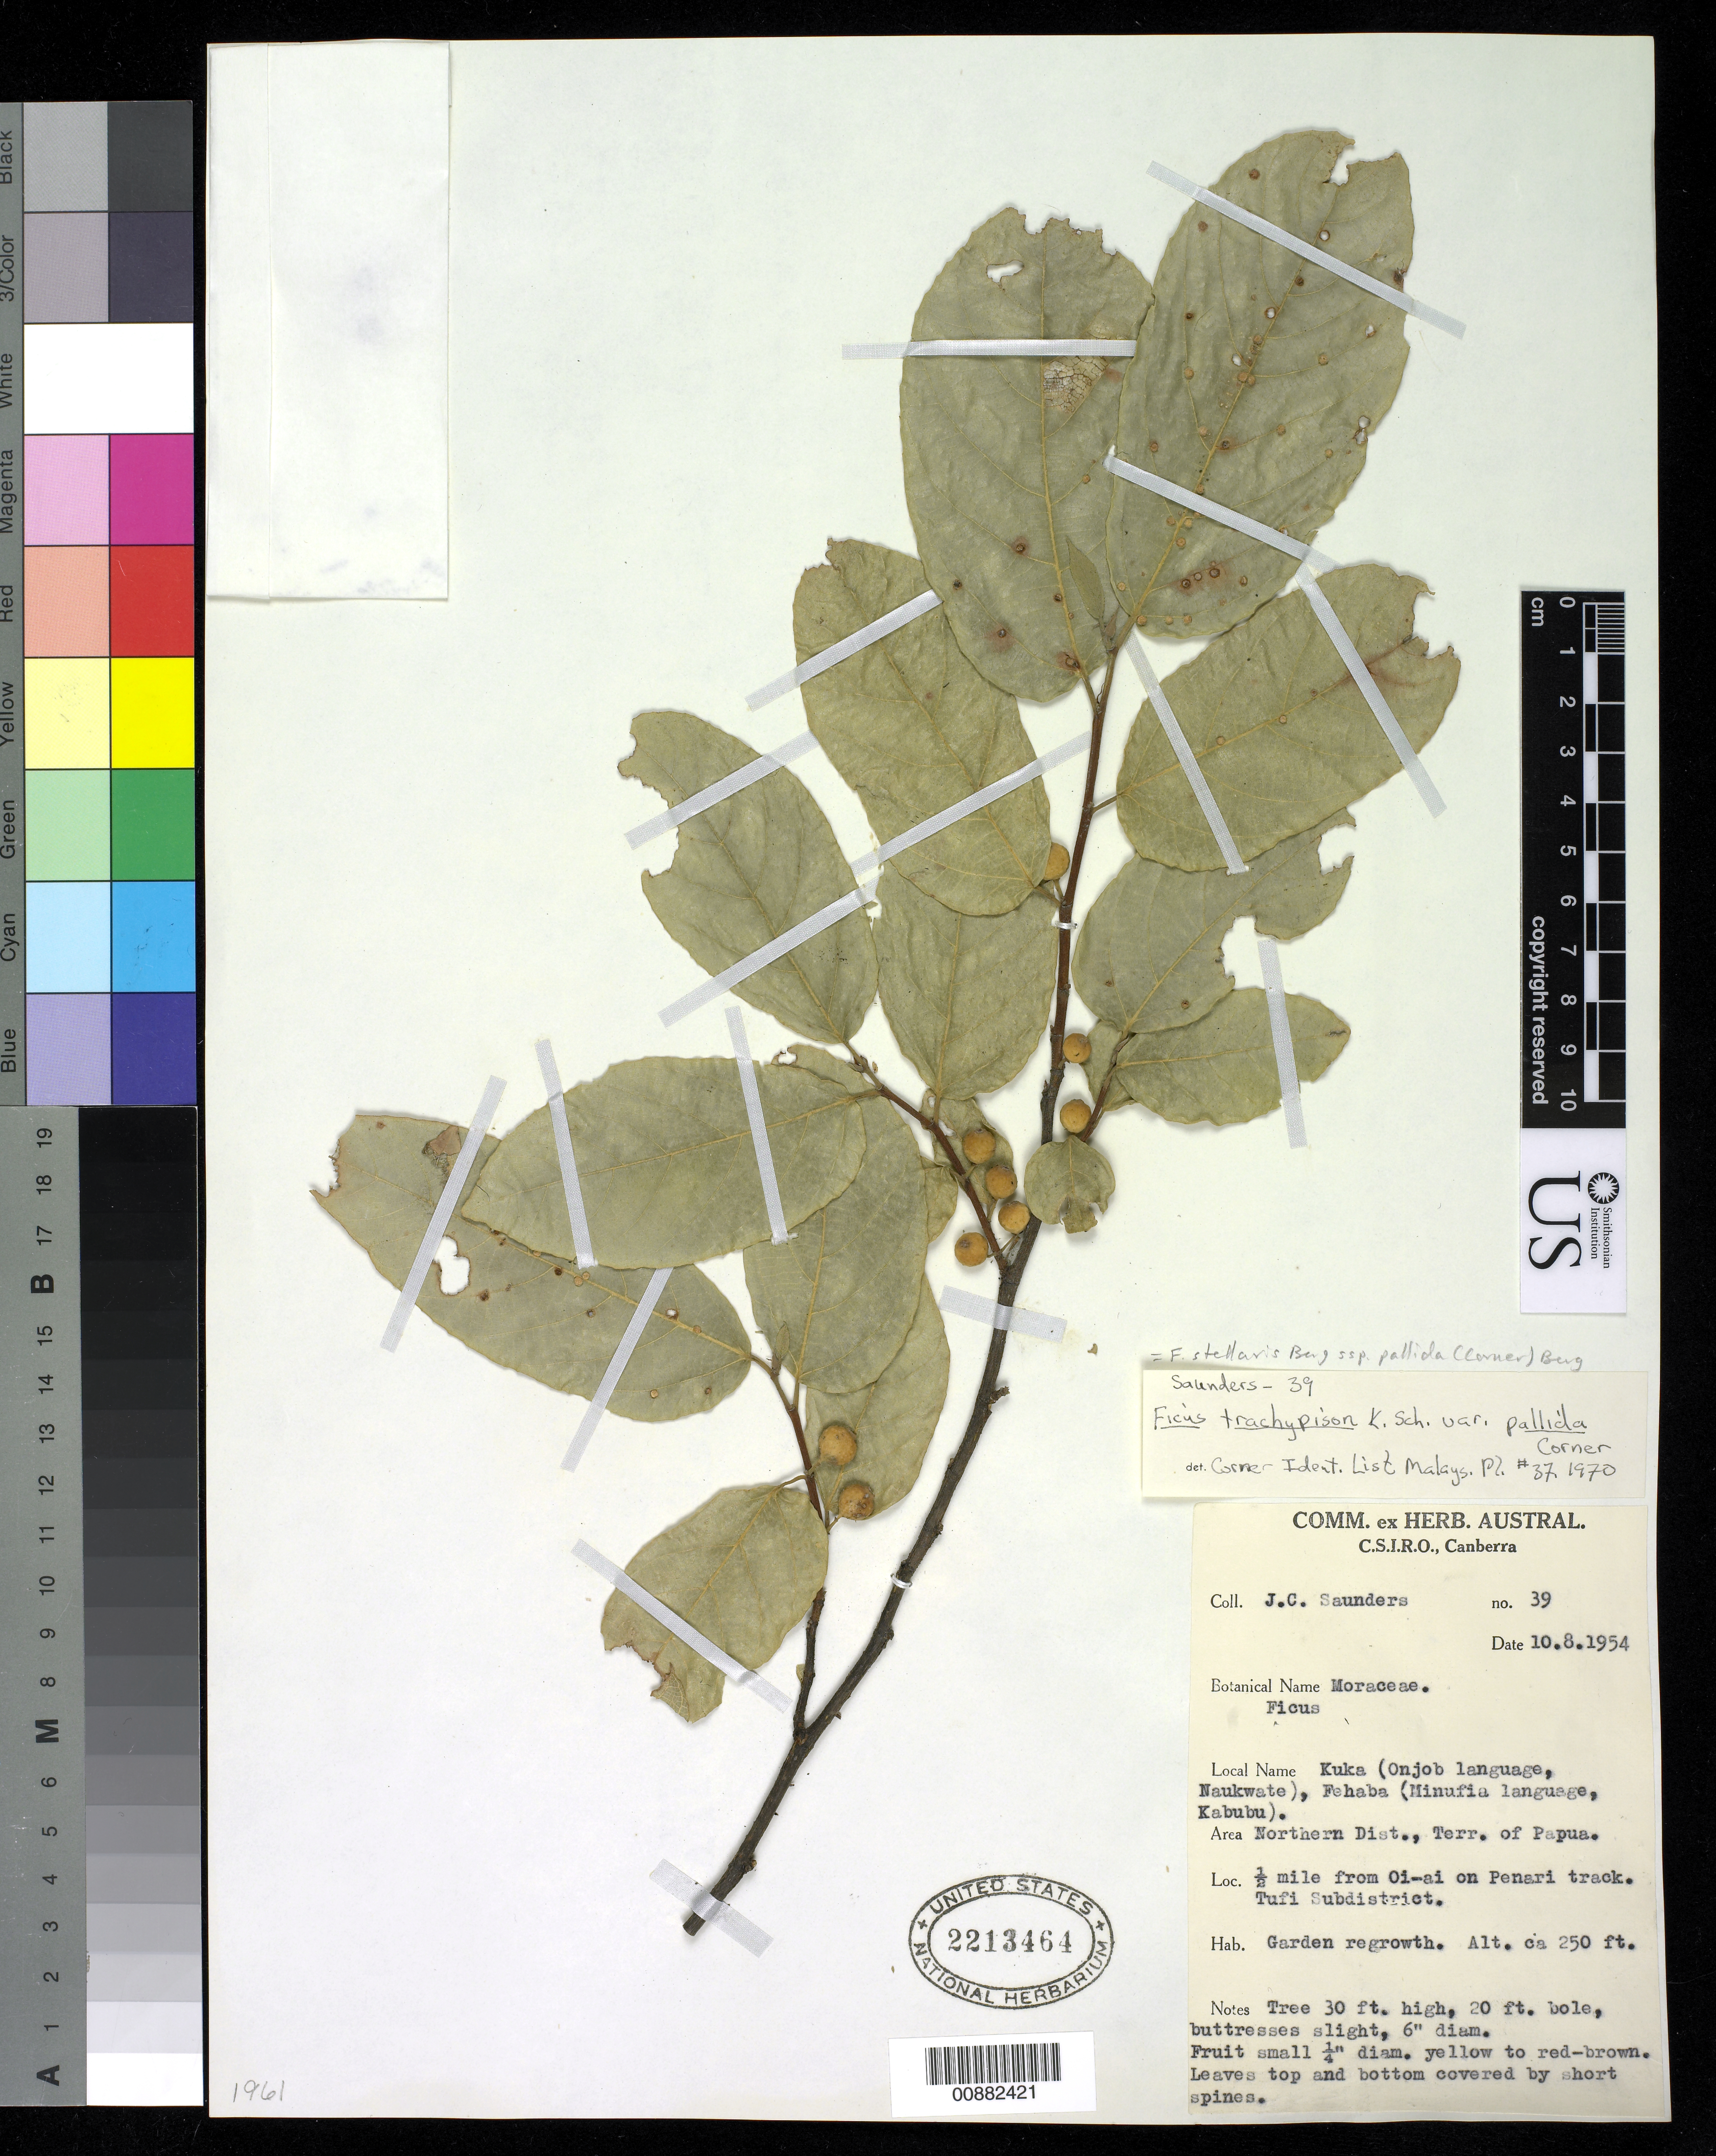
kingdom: Plantae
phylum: Tracheophyta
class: Magnoliopsida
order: Rosales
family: Moraceae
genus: Ficus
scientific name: Ficus stellaris subsp. pallida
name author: (Corner) C.C. Berg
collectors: J. C. Saunders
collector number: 39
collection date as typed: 10 Aug 1954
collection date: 1954-08-10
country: Papua New Guinea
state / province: Northern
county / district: Tufi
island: New Guinea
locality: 1/2 mile from Oi-ai on Penari track Tufi subdistrict.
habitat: Garden regrowth.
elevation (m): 76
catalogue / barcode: US 2213464